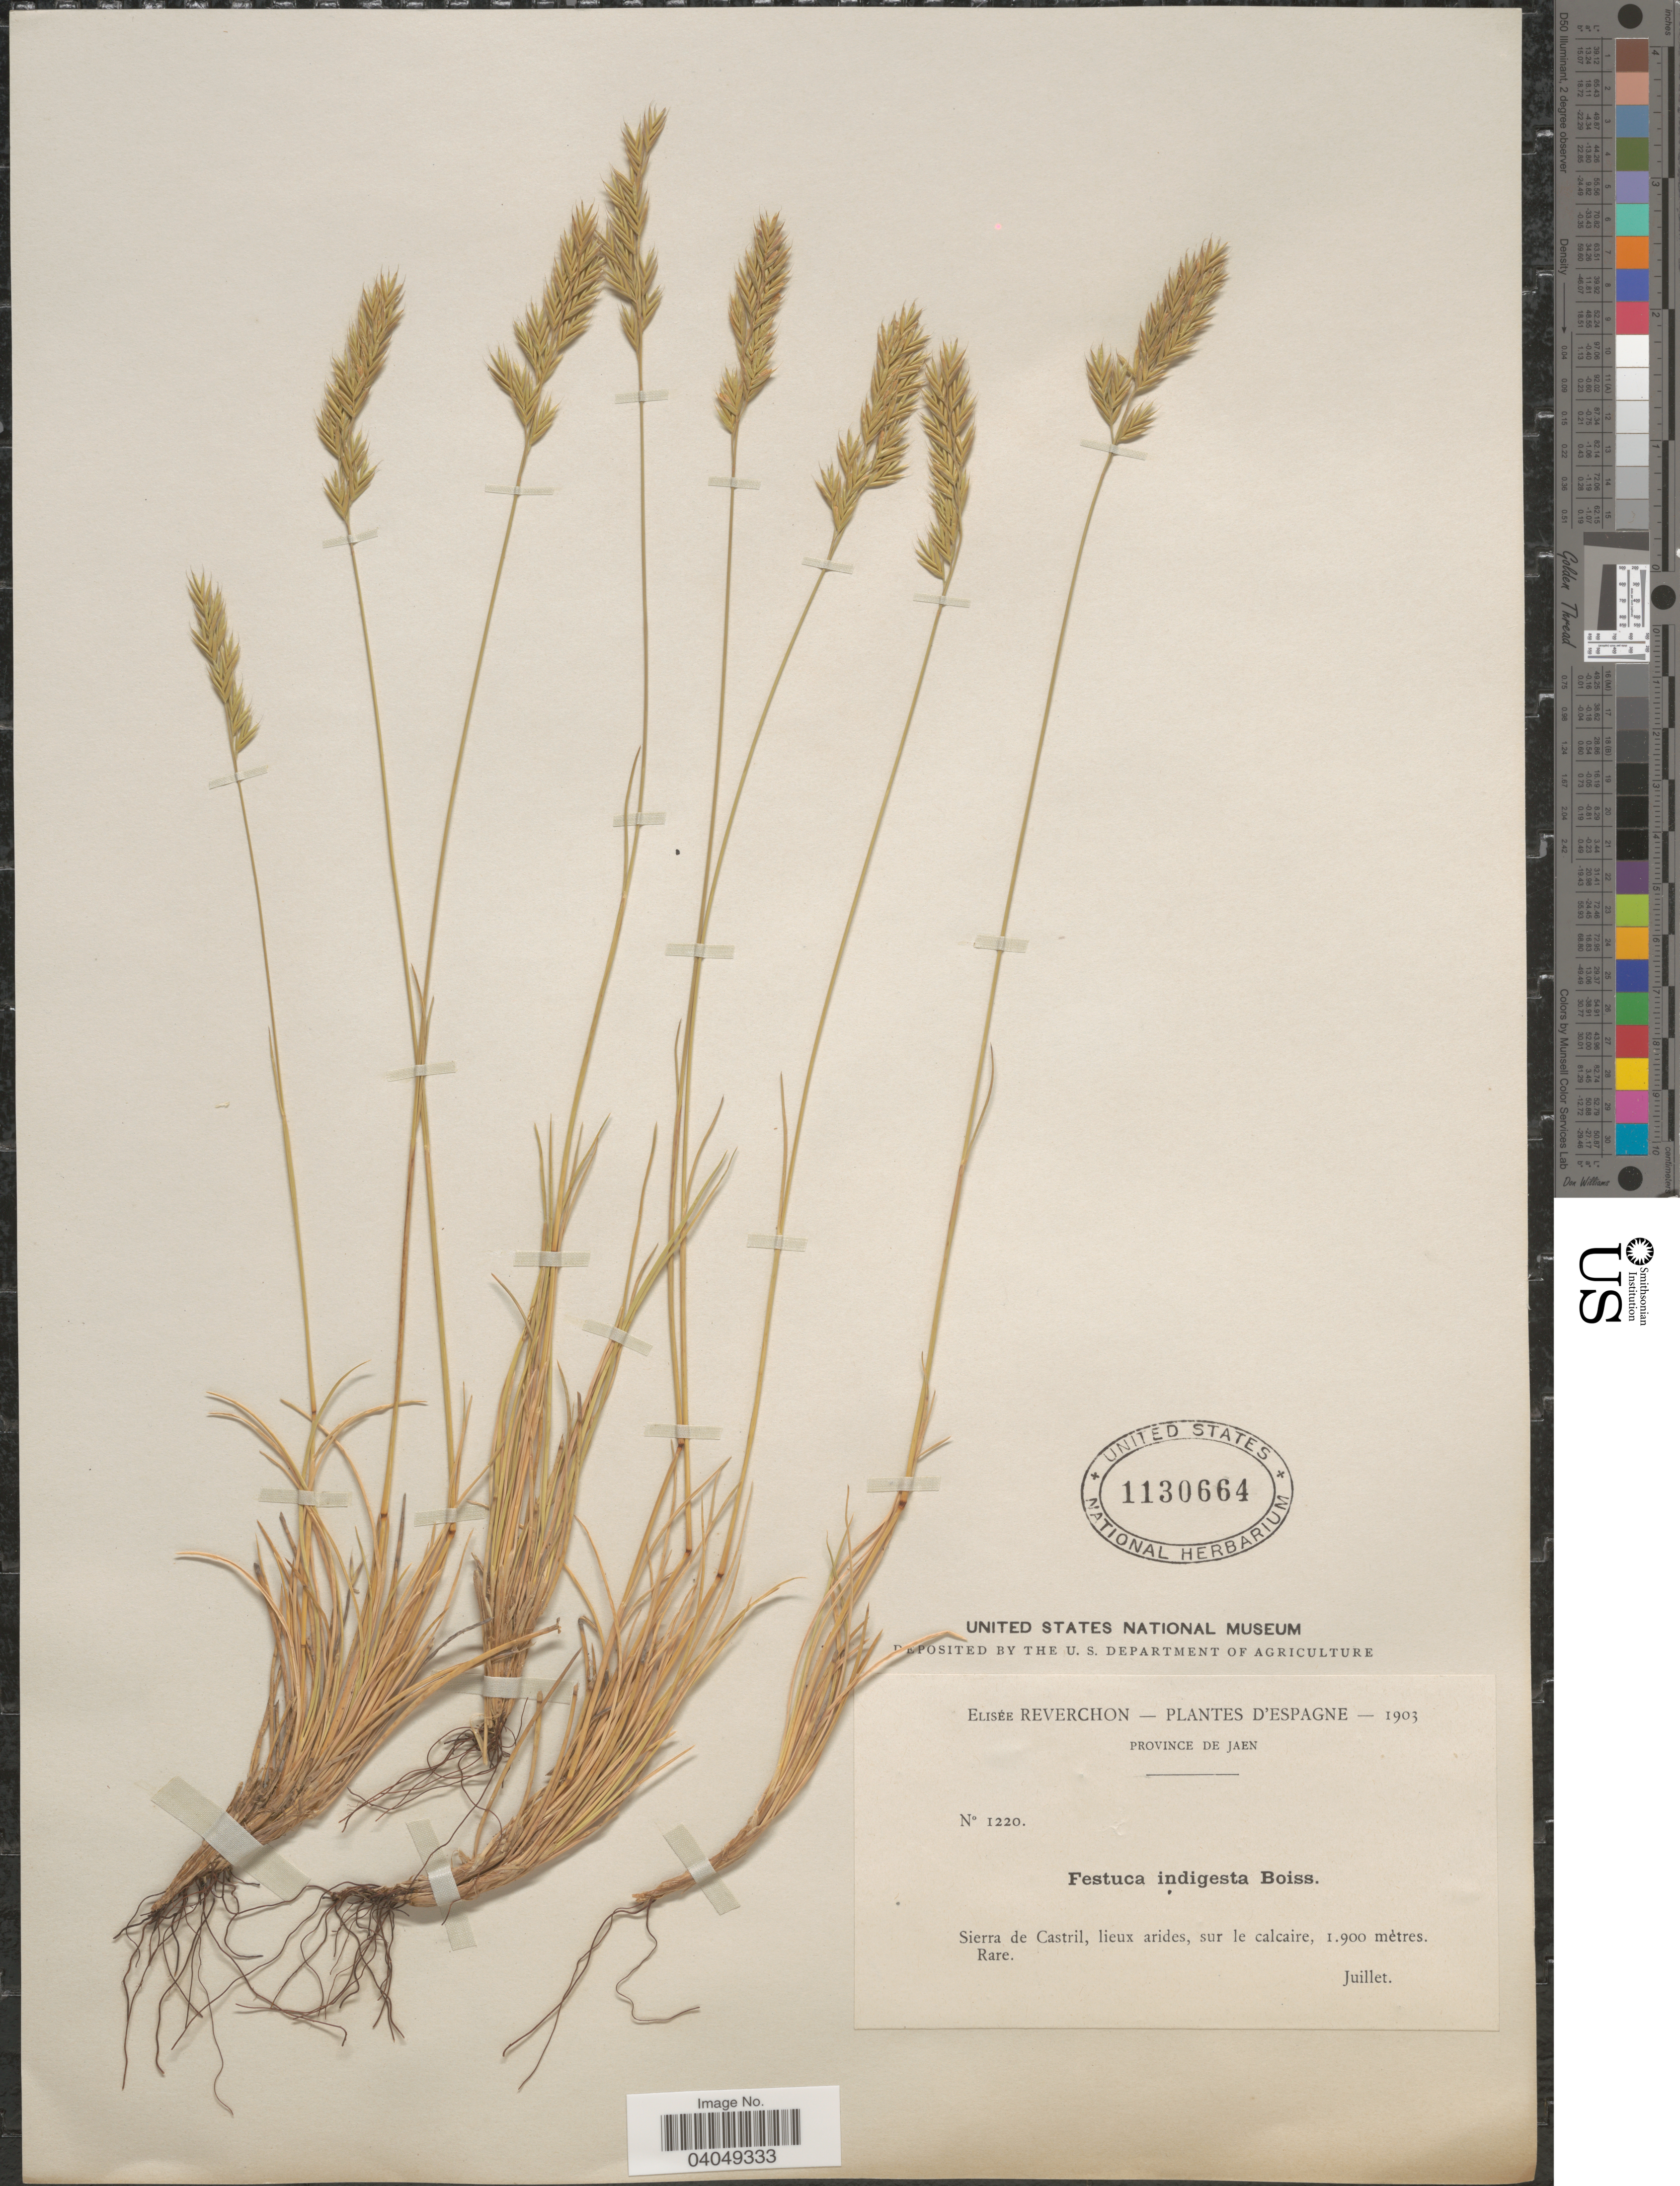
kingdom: Plantae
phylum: Tracheophyta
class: Liliopsida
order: Poales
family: Poaceae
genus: Festuca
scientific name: Festuca indigesta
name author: Boiss.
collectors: E. Reverchon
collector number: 1220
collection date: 1903-07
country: Spain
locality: D'Espagne. Province de Jaen. Sierra de Castril.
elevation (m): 1900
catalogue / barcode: US 1130664